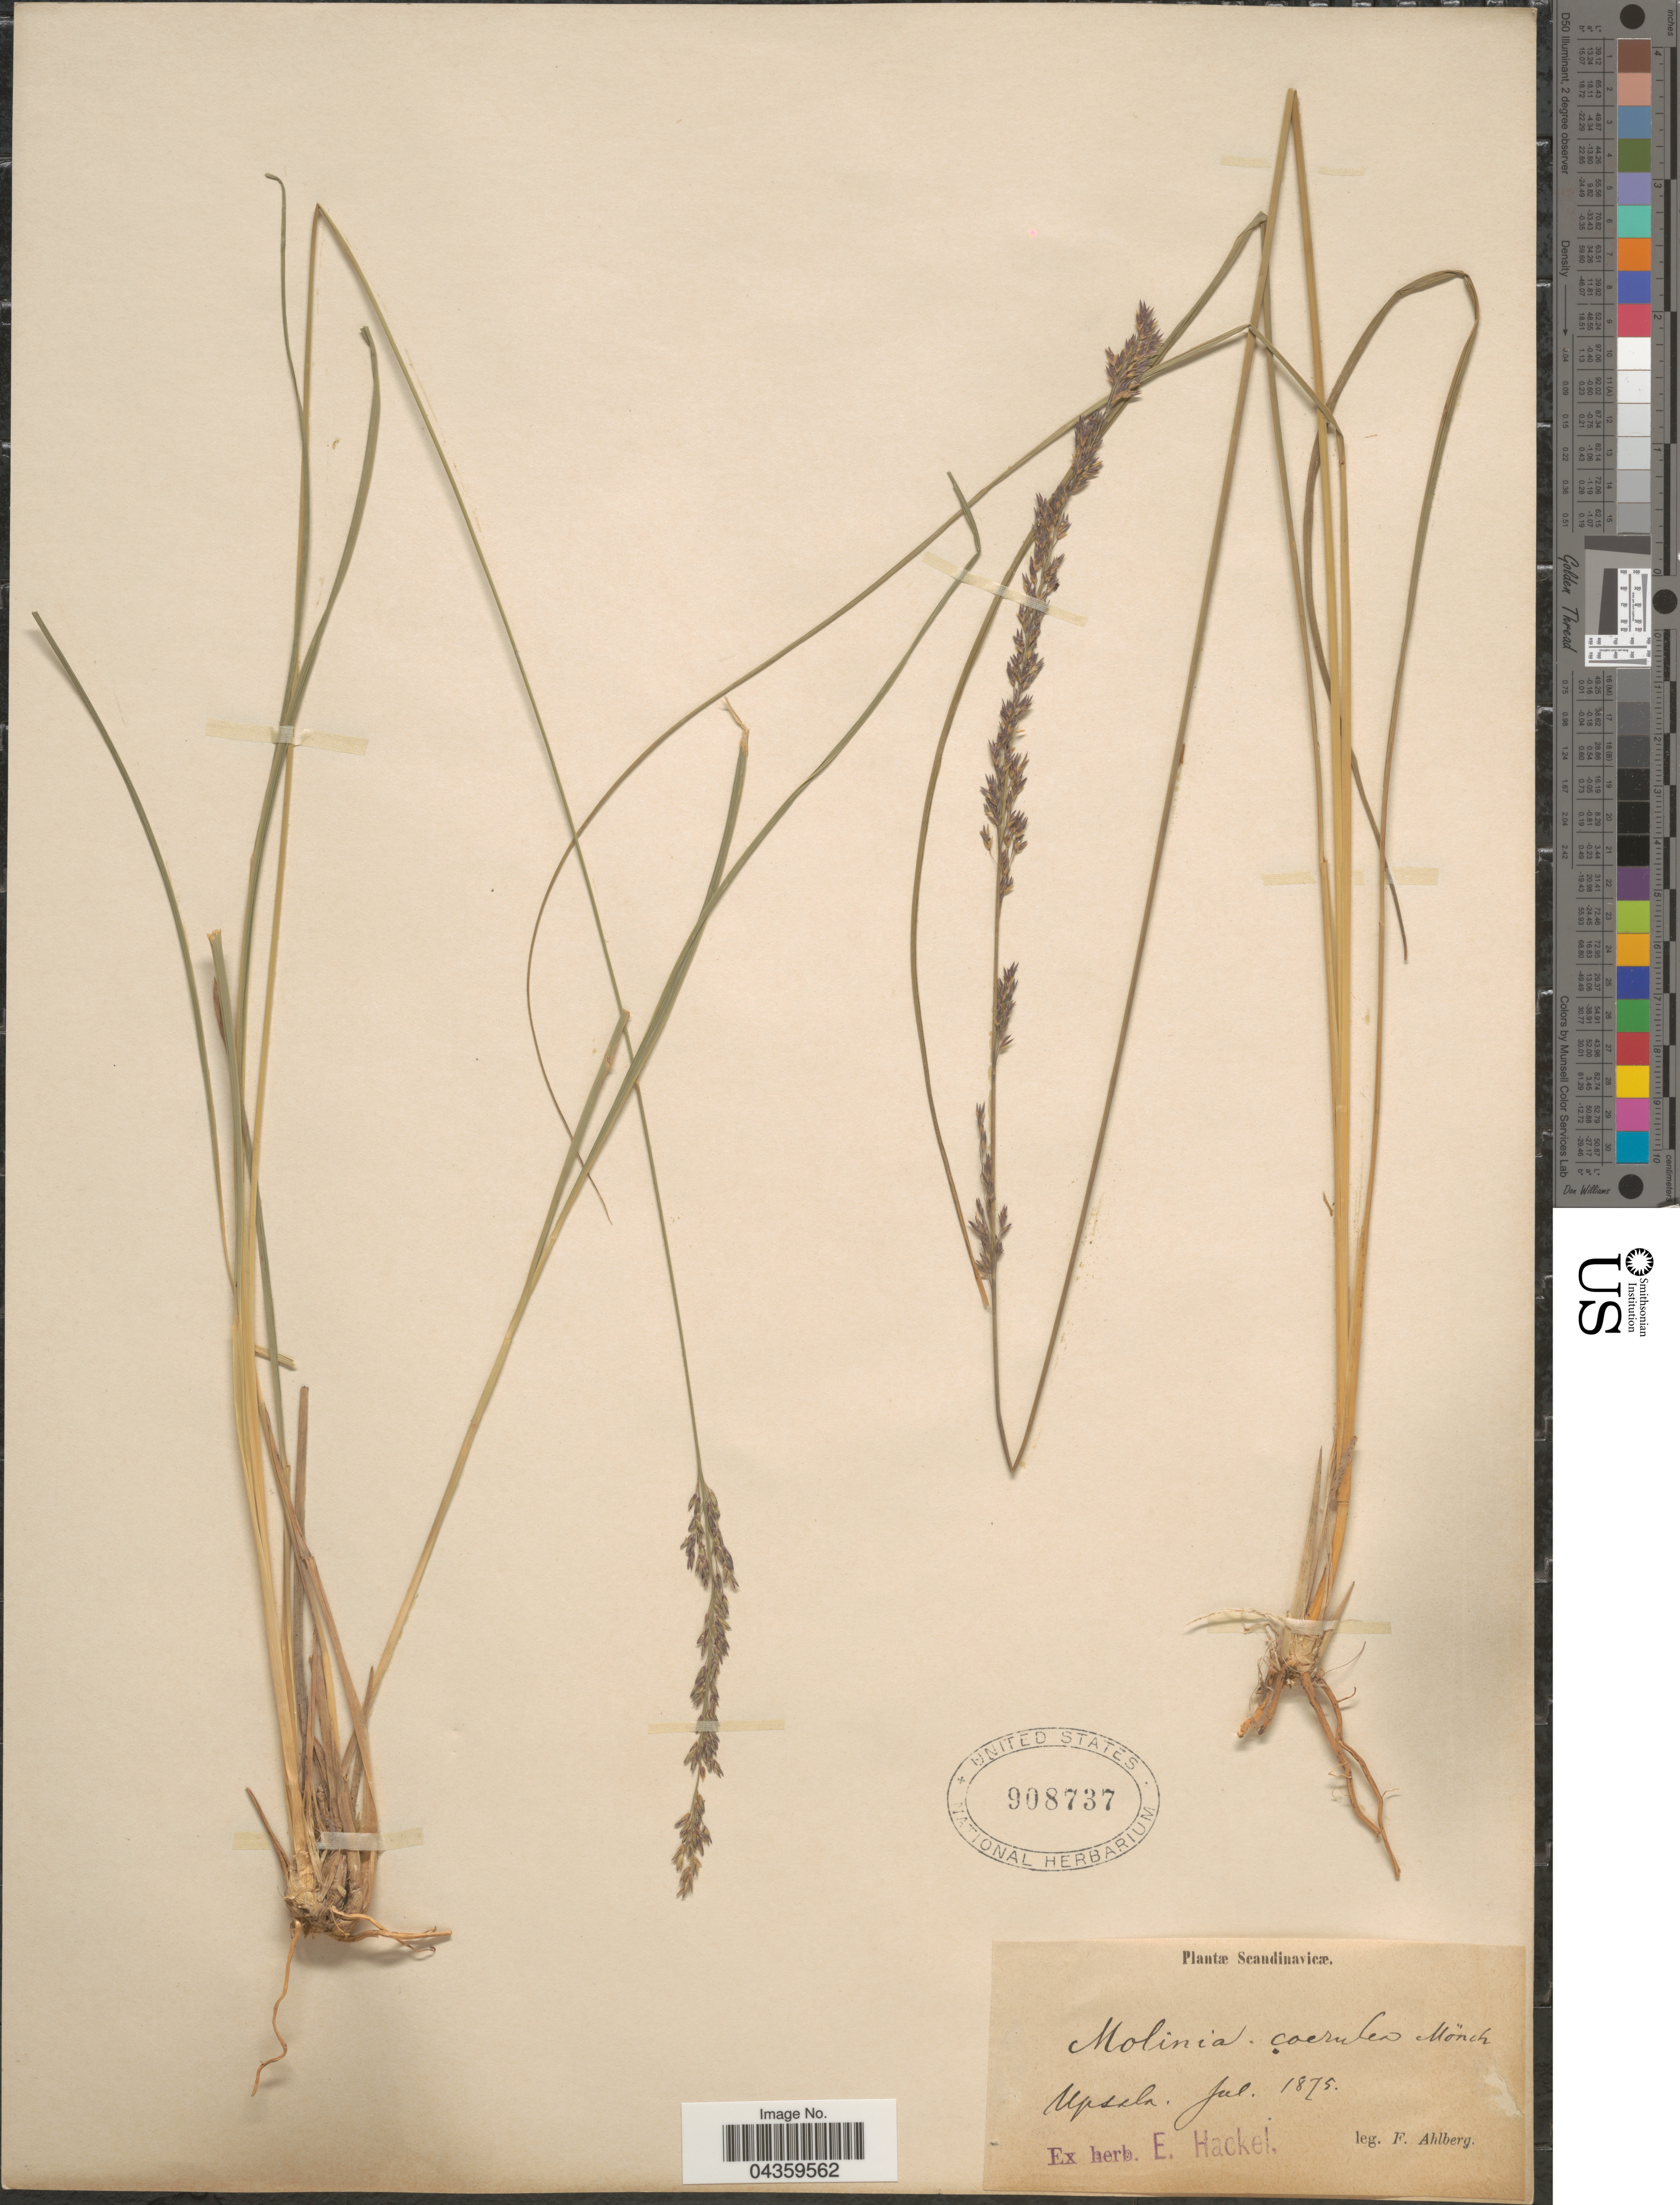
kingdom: Plantae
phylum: Tracheophyta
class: Liliopsida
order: Poales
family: Poaceae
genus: Molinia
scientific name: Molinia caerulea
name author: (L.) Moench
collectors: F. Ahlberg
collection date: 1875-07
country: Sweden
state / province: Uppsala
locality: Scandinavicæ. Upsala.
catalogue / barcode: US 908737